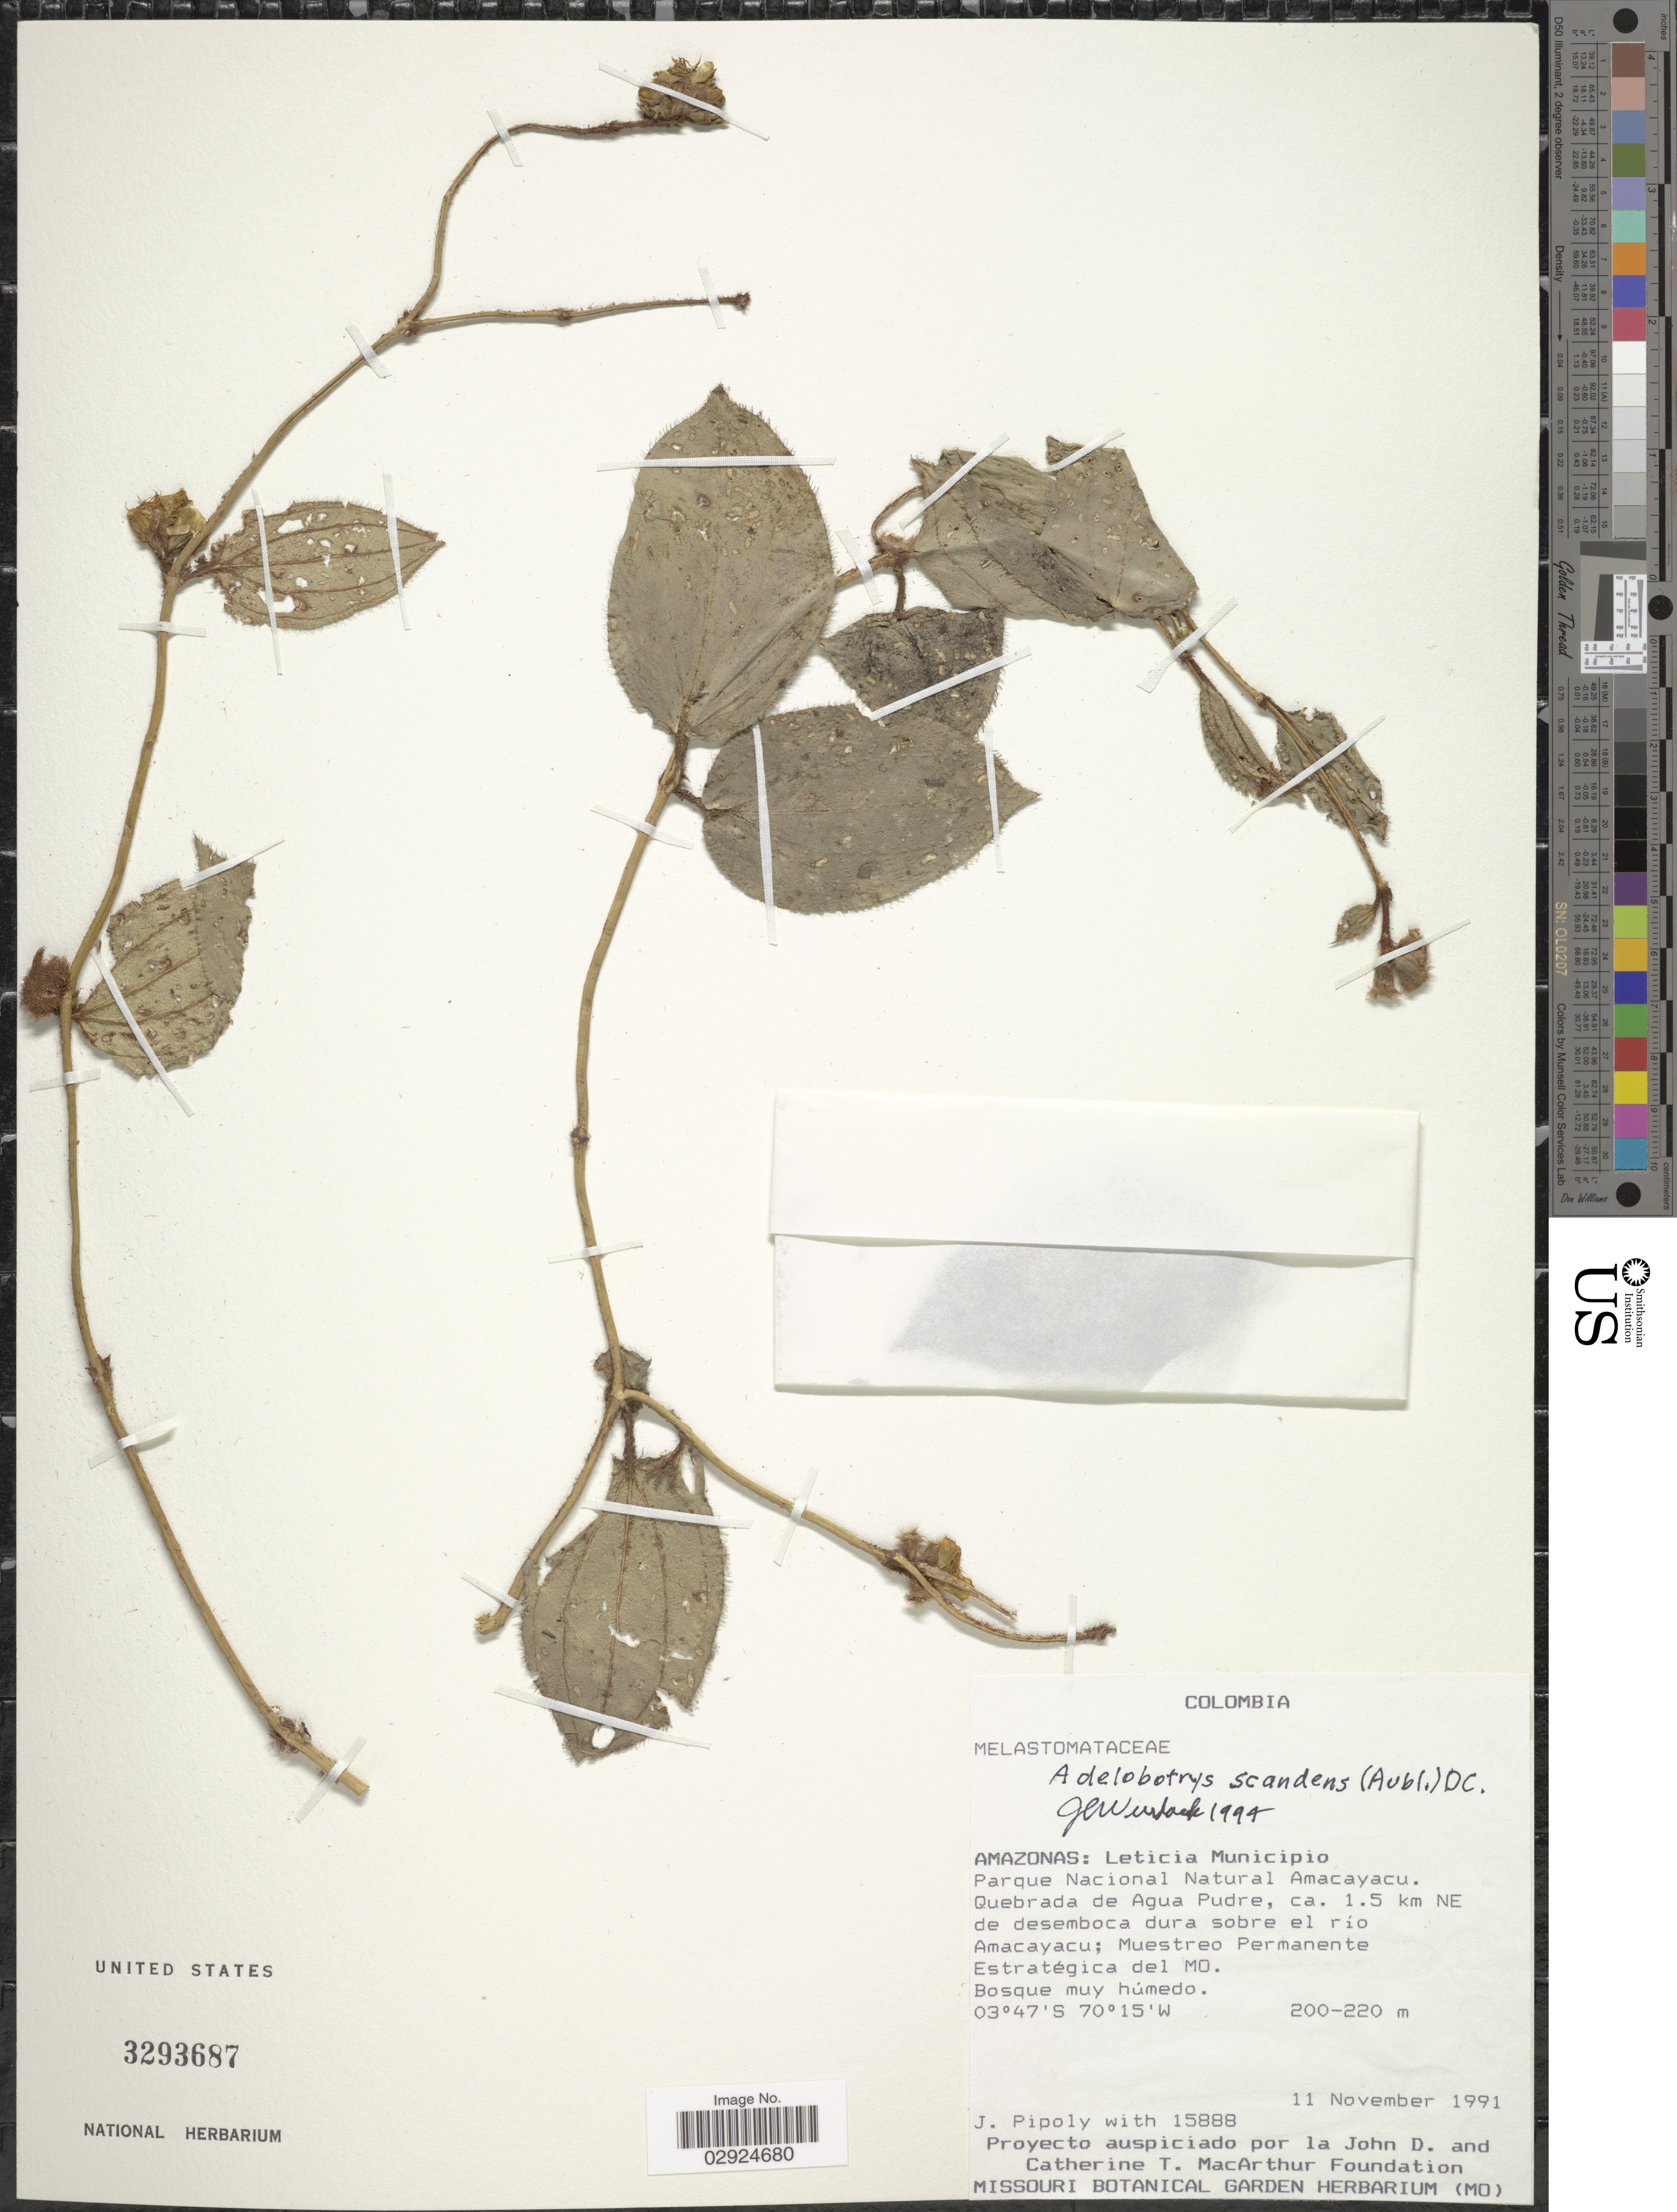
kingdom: Plantae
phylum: Tracheophyta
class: Magnoliopsida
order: Myrtales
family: Melastomataceae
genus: Adelobotrys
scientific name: Adelobotrys scandens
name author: (Aubl.) DC.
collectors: J. J. Pipoly, John D. & C. MacArthur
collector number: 15888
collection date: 1991-11-11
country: Colombia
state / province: Amazônas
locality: Amazonas: Leticia Municipio. Parque Nacional Natural Amacayacu. Quebrada de Agua Pudre, ca. 1.5 km NE de desemboca dura sobre el río Amacayacu; Muestreo Permanente Estratégica del MO.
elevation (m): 200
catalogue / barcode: US 3293687